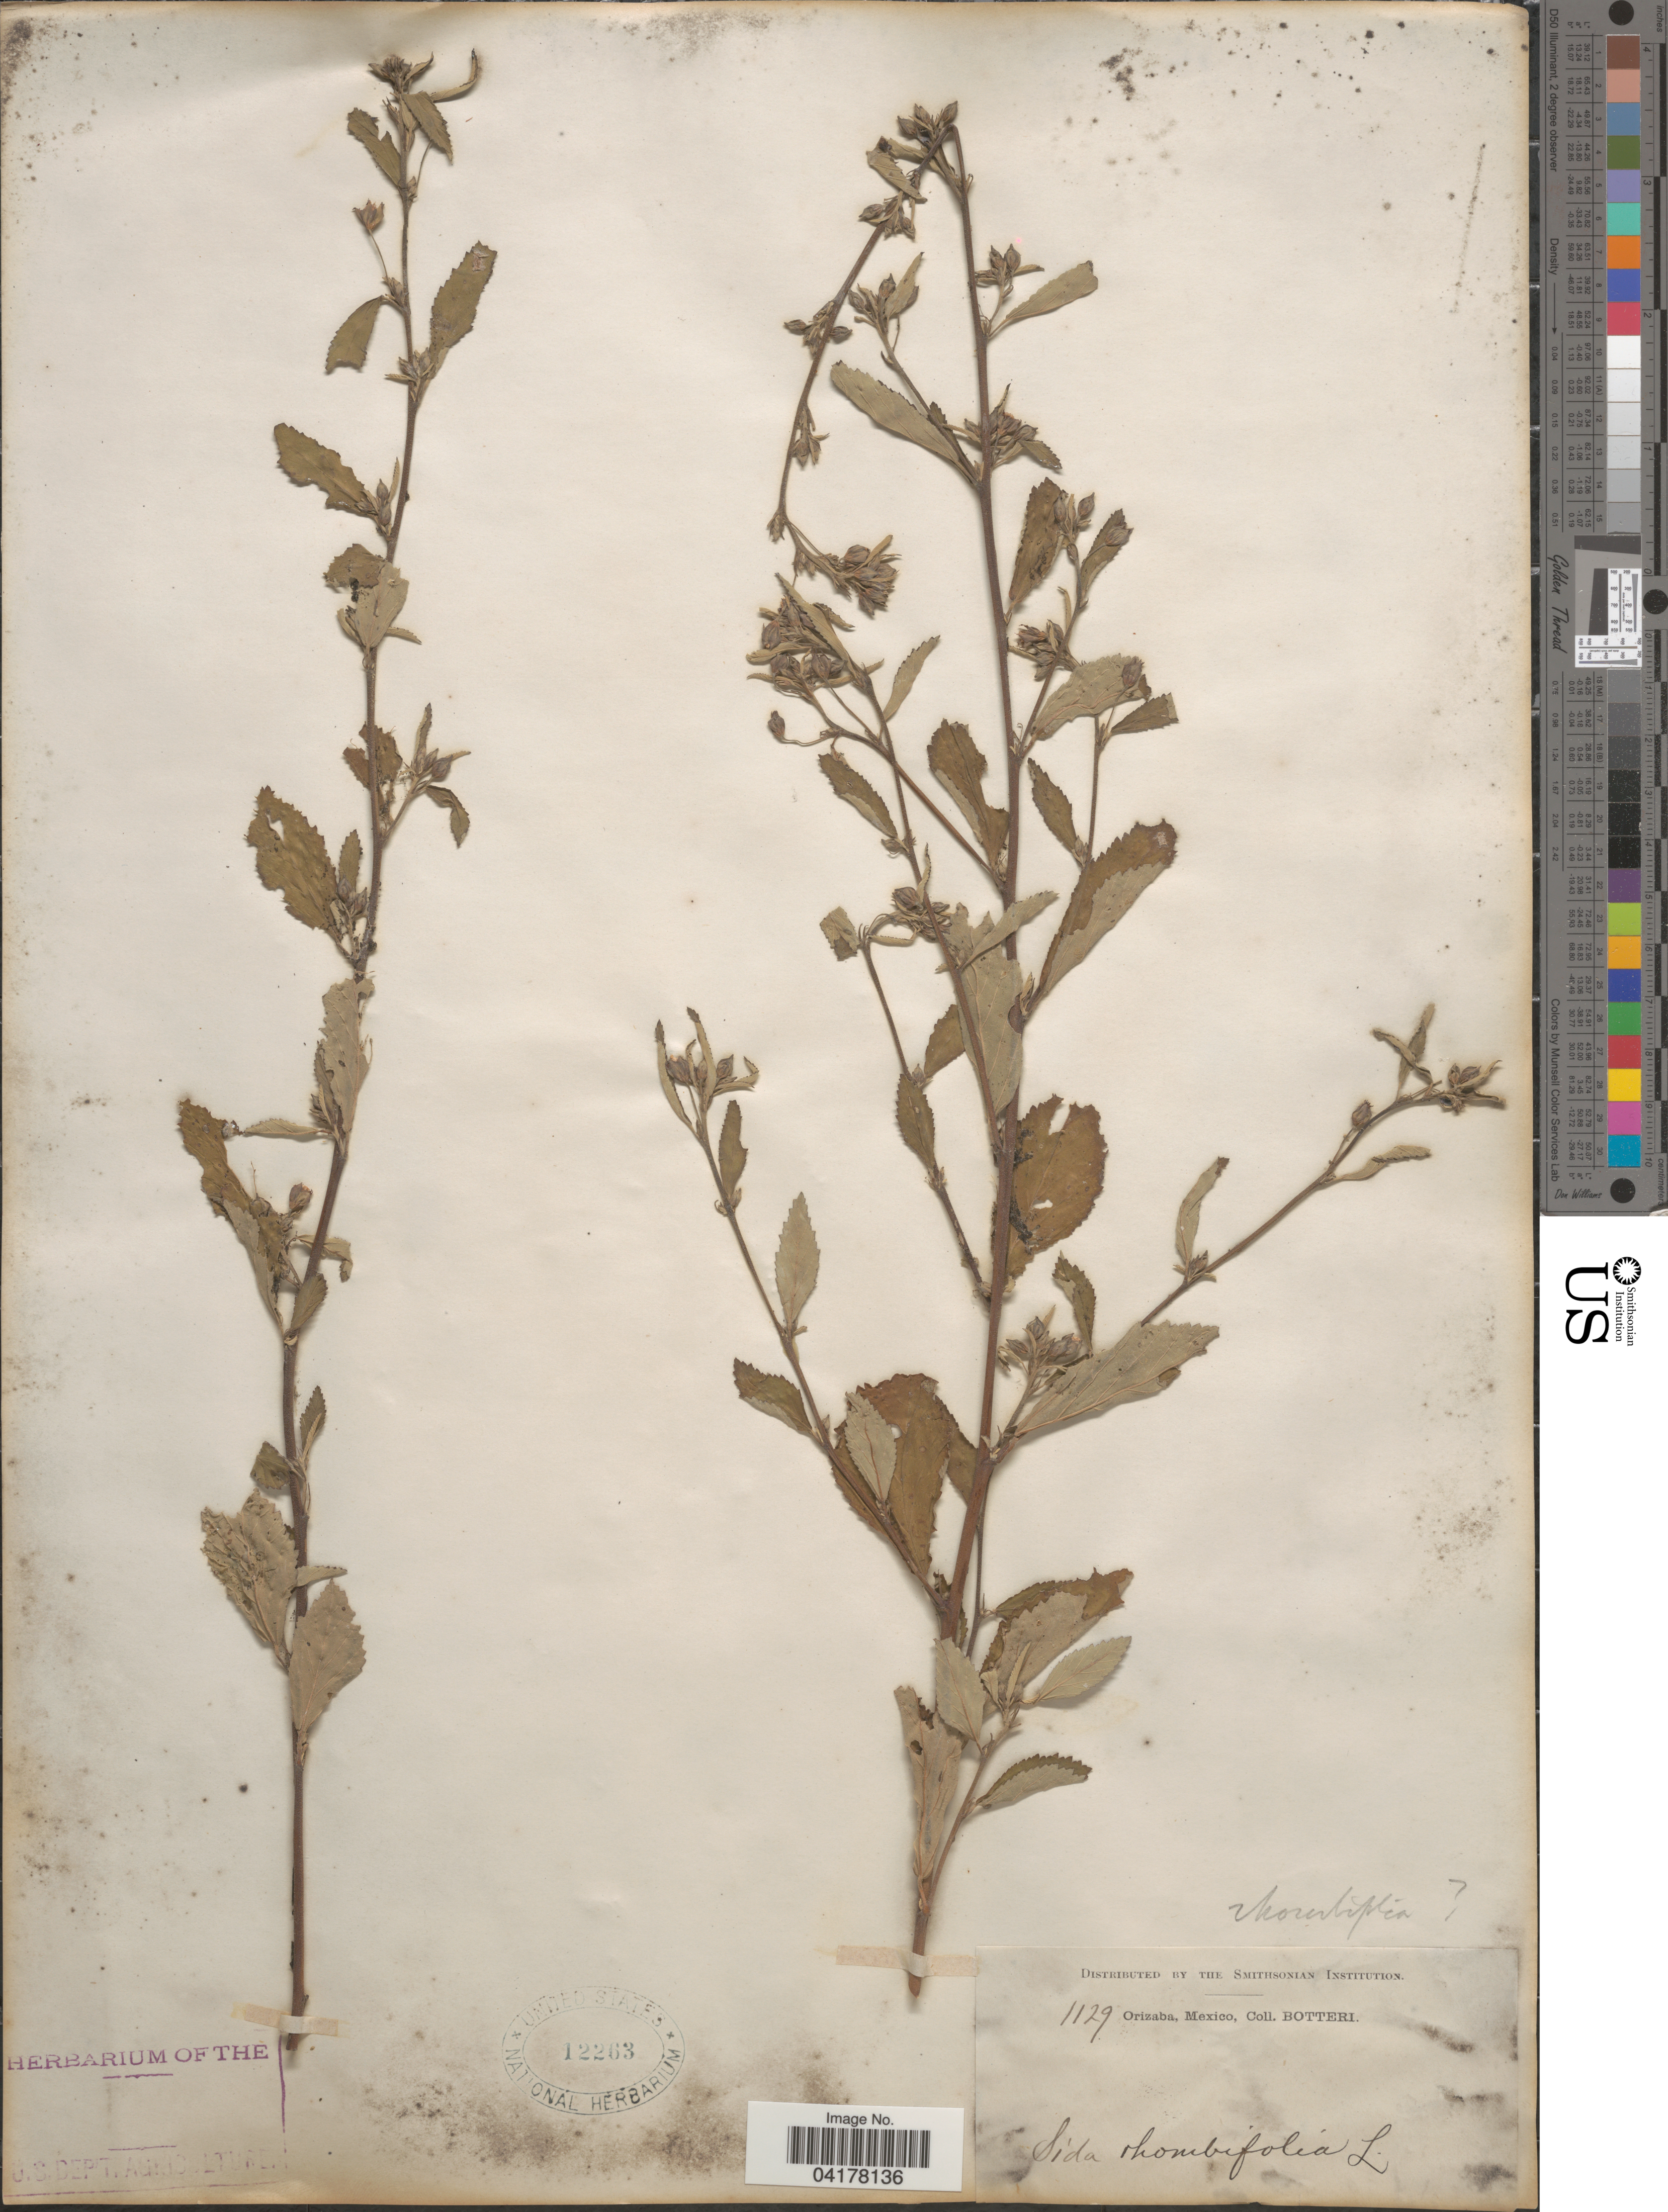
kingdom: Plantae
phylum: Tracheophyta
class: Magnoliopsida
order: Malvales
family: Malvaceae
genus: Sida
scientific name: Sida rhombifolia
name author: L.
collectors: -. Botteri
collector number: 1129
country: Mexico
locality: Orizaba.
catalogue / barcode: US 12263